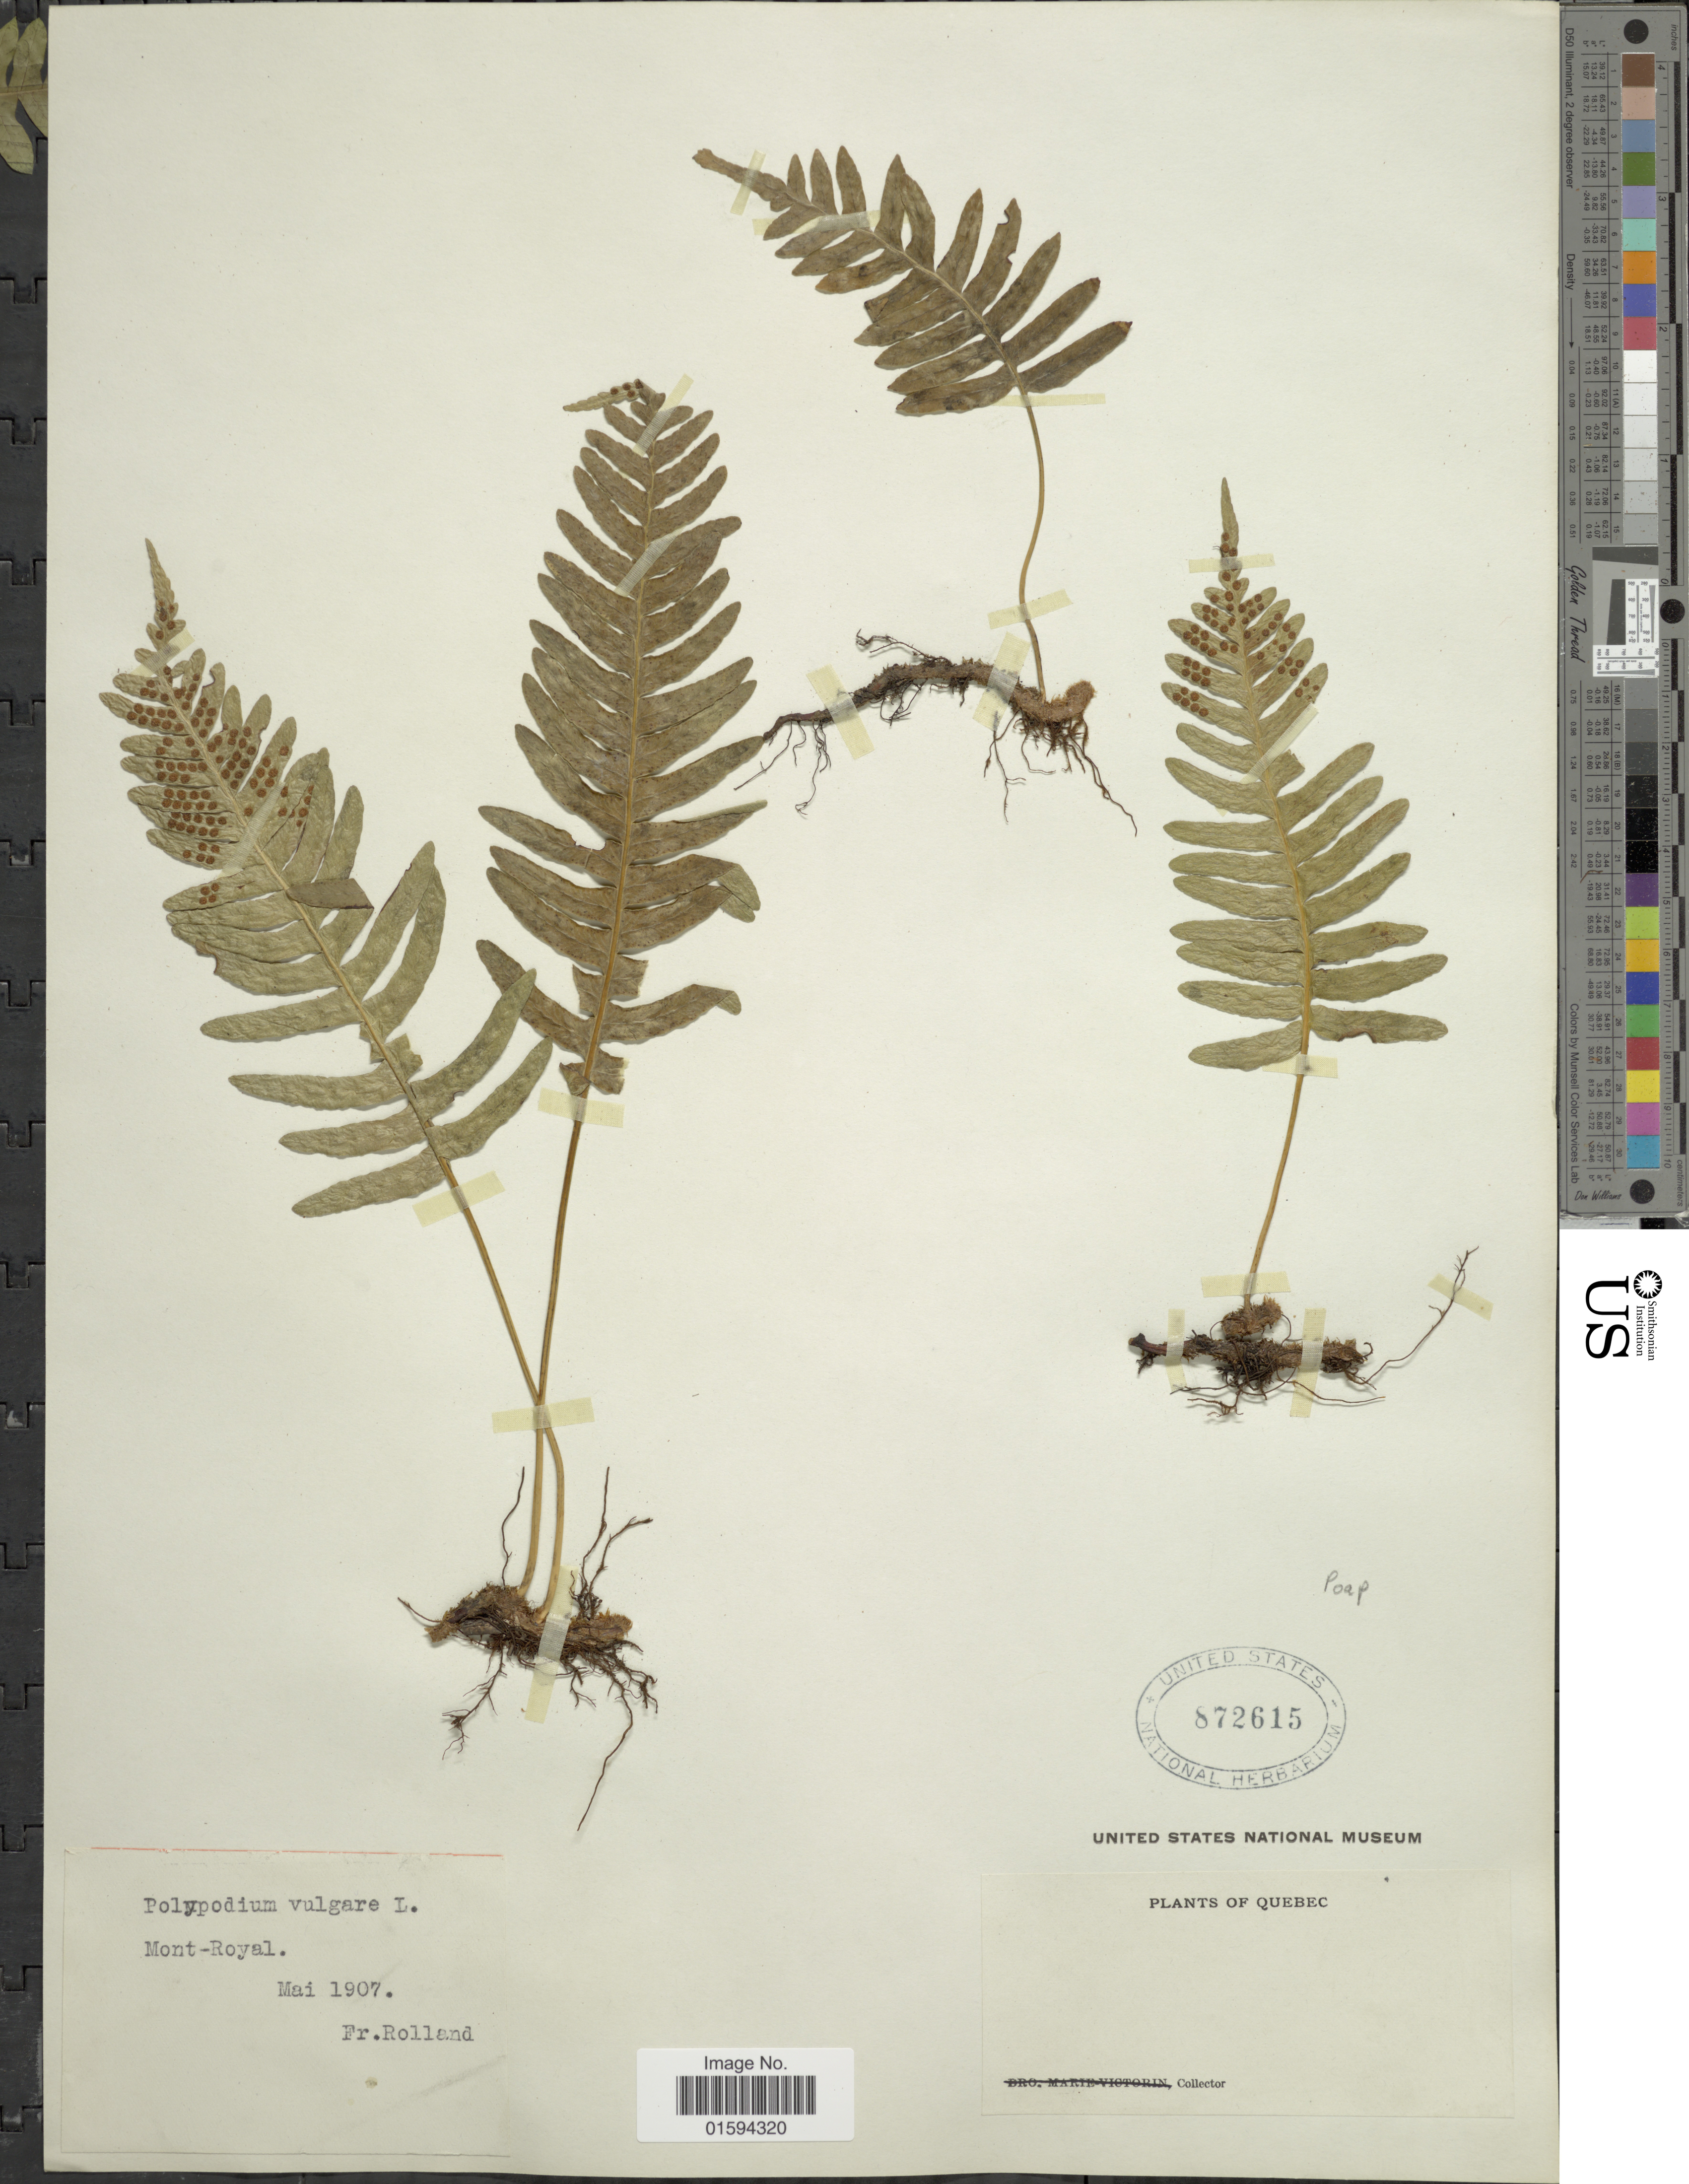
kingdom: Plantae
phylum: Tracheophyta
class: Polypodiopsida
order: Polypodiales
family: Polypodiaceae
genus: Polypodium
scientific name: Polypodium appalachianum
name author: Haufler & Windham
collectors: B. Rolland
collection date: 1907-05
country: Canada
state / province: Quebec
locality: Mont-Royal.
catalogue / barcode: US 872615